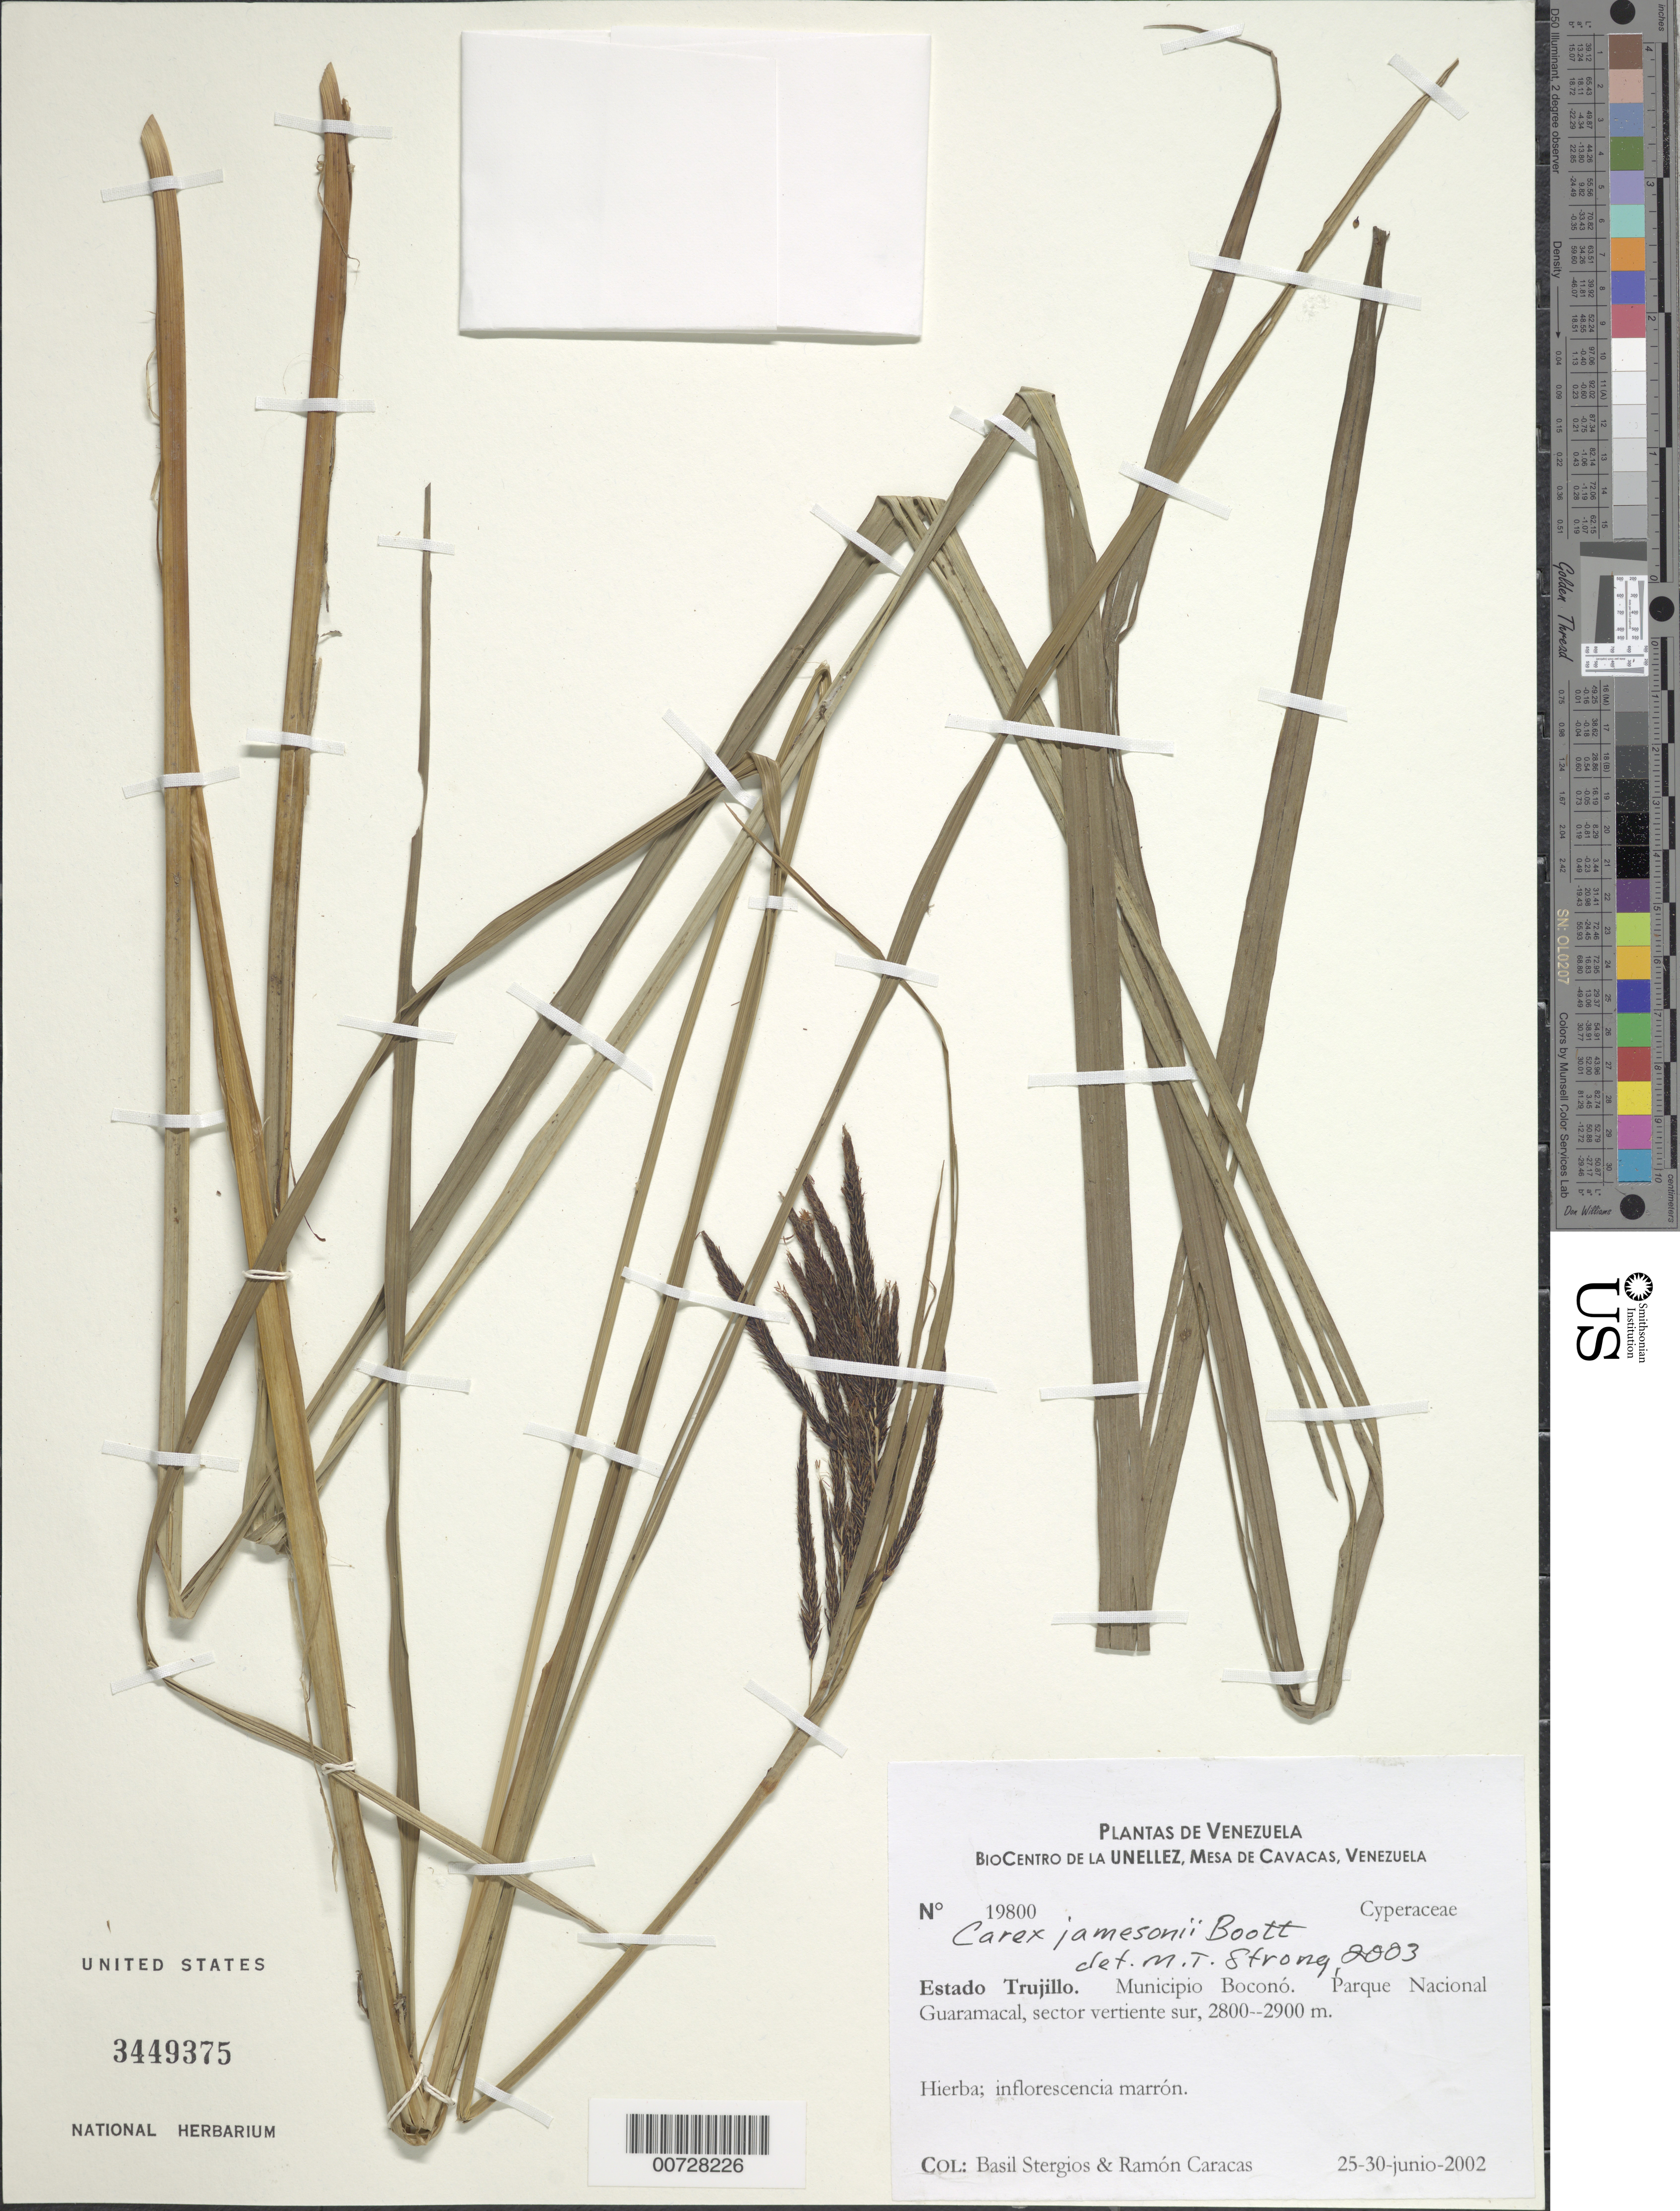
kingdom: Plantae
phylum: Tracheophyta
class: Liliopsida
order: Poales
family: Cyperaceae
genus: Carex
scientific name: Carex jamesonii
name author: Boott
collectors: B. G. Stergios & R. Caracas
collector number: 19800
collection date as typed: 25 Jun 2002 to 30 Jun 2002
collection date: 2002-06-25/2002-06-30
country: Venezuela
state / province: Trujillo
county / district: Boconó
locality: Parque Nacional Guaramacal, vertiente sur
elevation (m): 2800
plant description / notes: PORT, US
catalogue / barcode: US 3449375